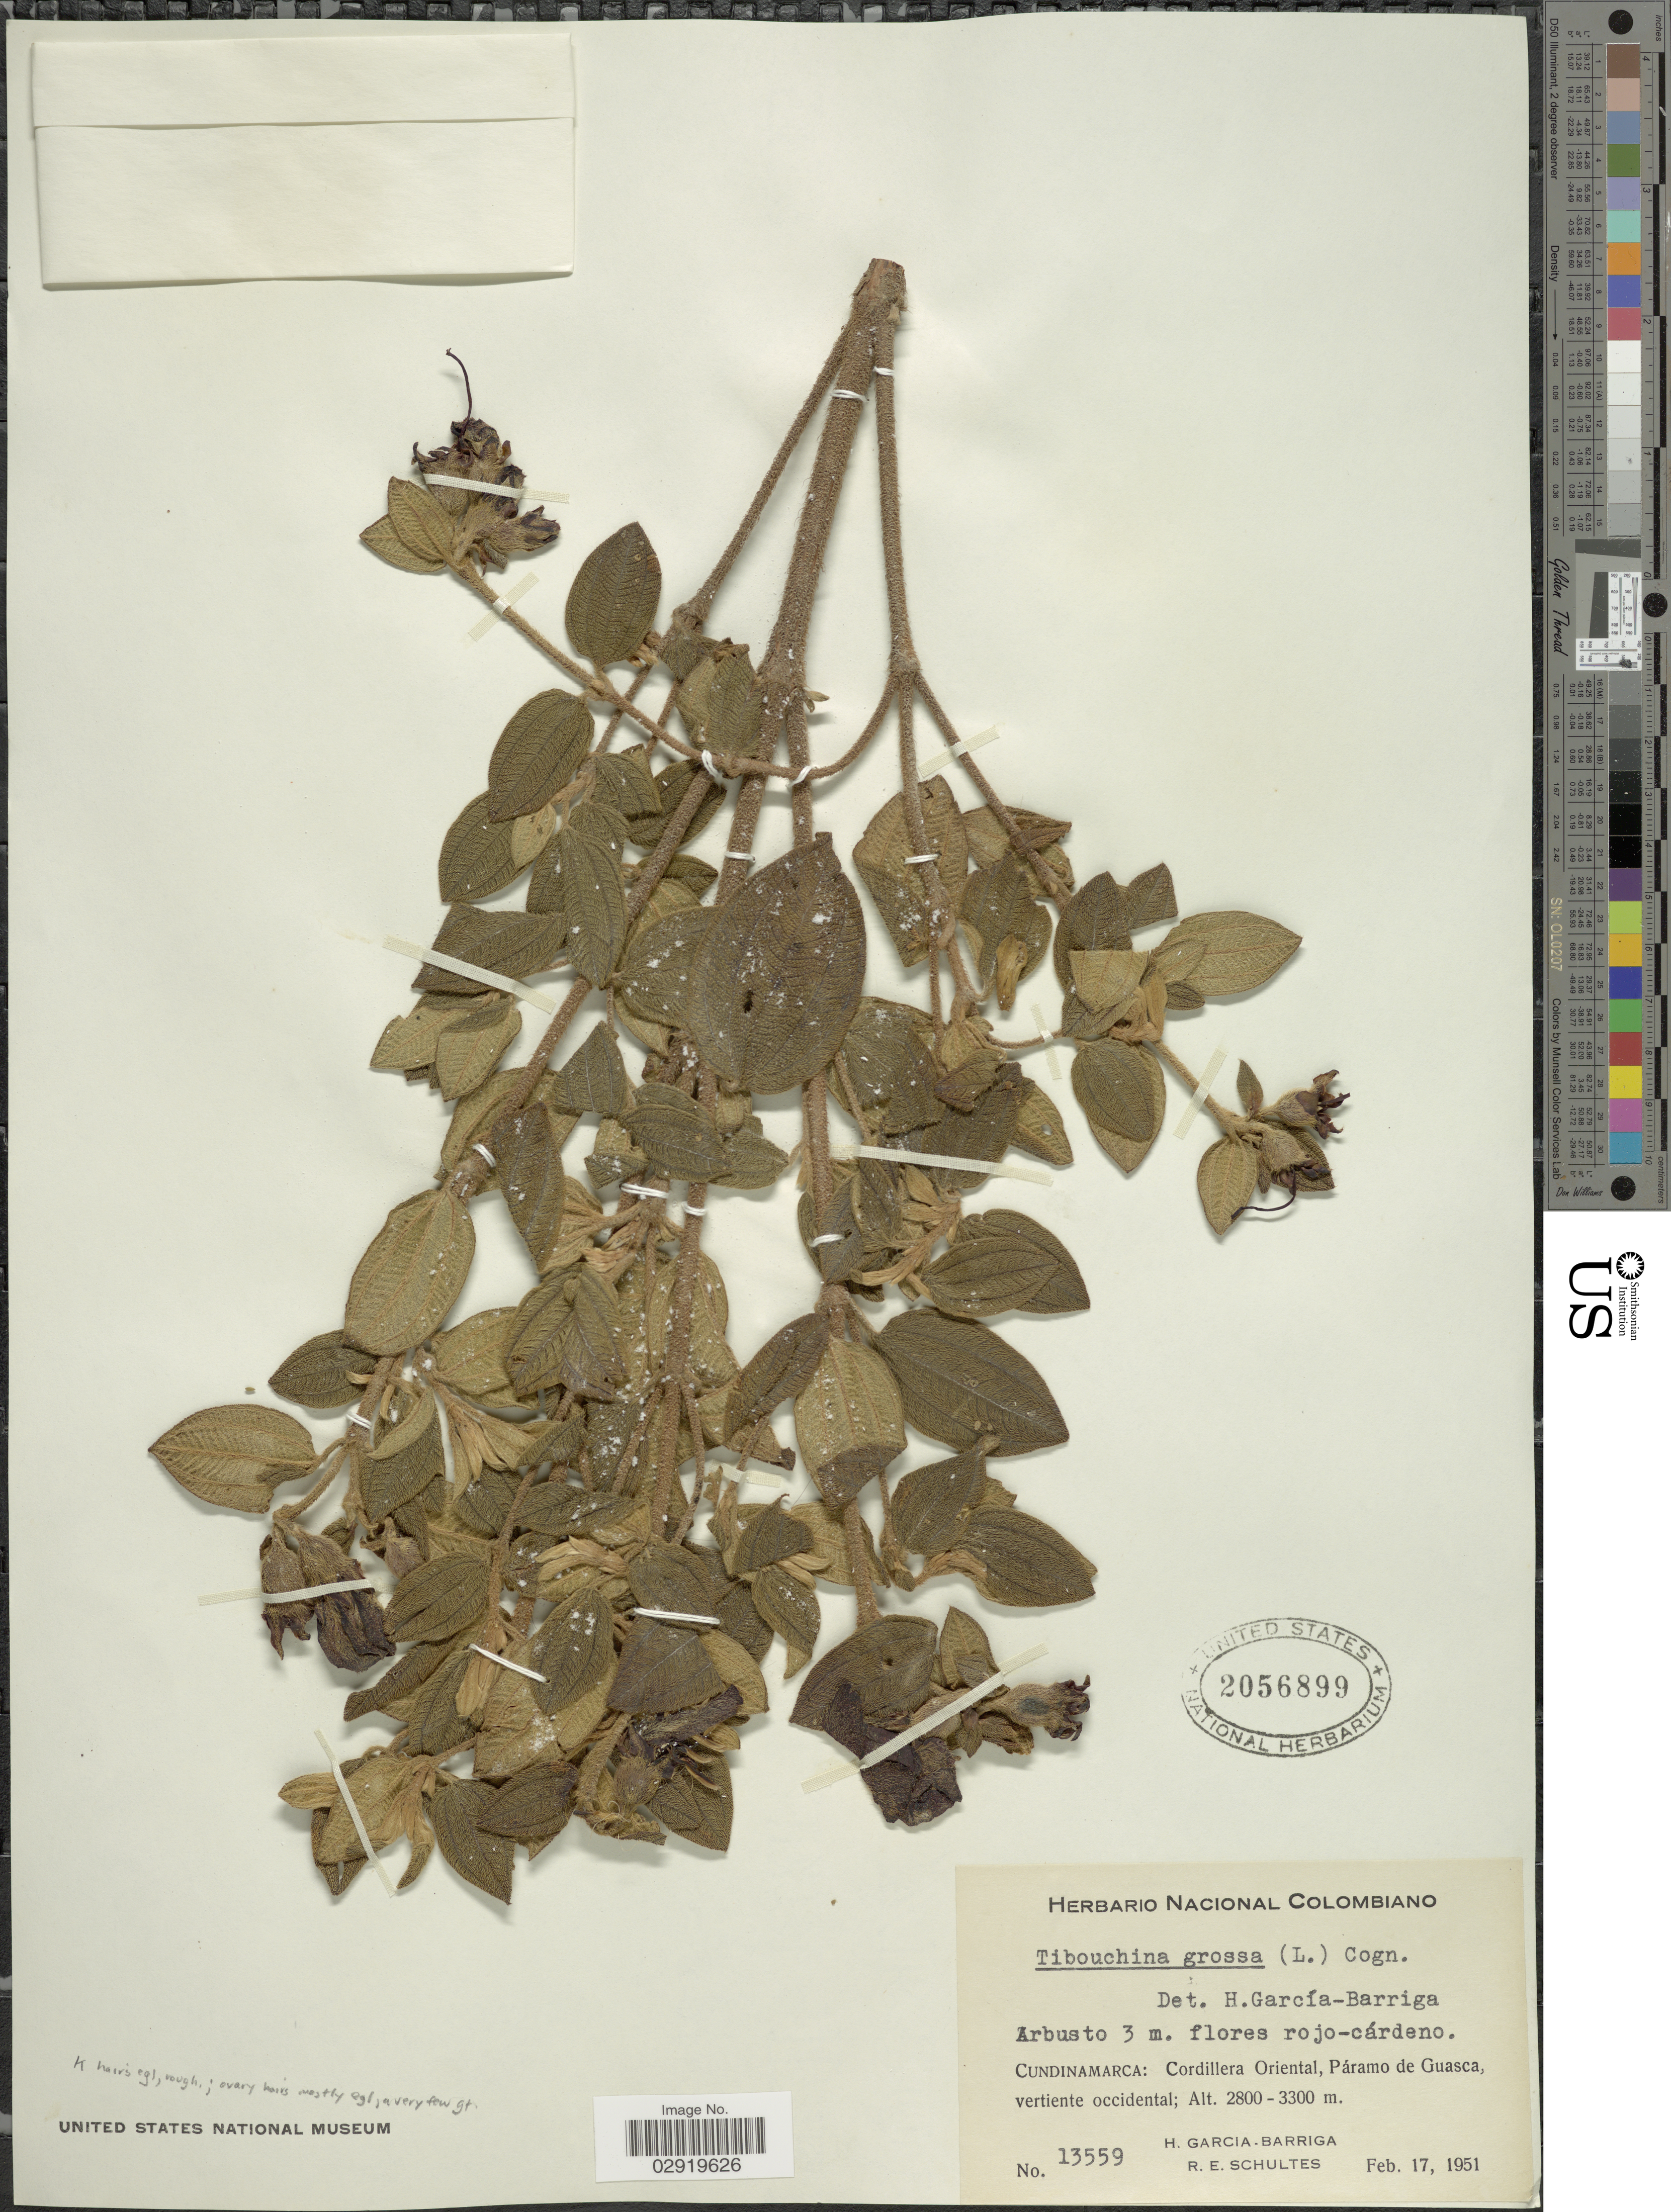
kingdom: Plantae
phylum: Tracheophyta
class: Magnoliopsida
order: Myrtales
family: Melastomataceae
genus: Chaetogastra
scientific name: Chaetogastra grossa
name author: (L. f.) P.J.F. Guim. & Michelang.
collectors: H. García Barriga & R. E. Schultes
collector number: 13559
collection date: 1951-02-17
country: Colombia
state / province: Cundinamarca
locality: Cordillera Oriental, Páramo de Guasca, vertiente occidental.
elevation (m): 2800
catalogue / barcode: US 2056899